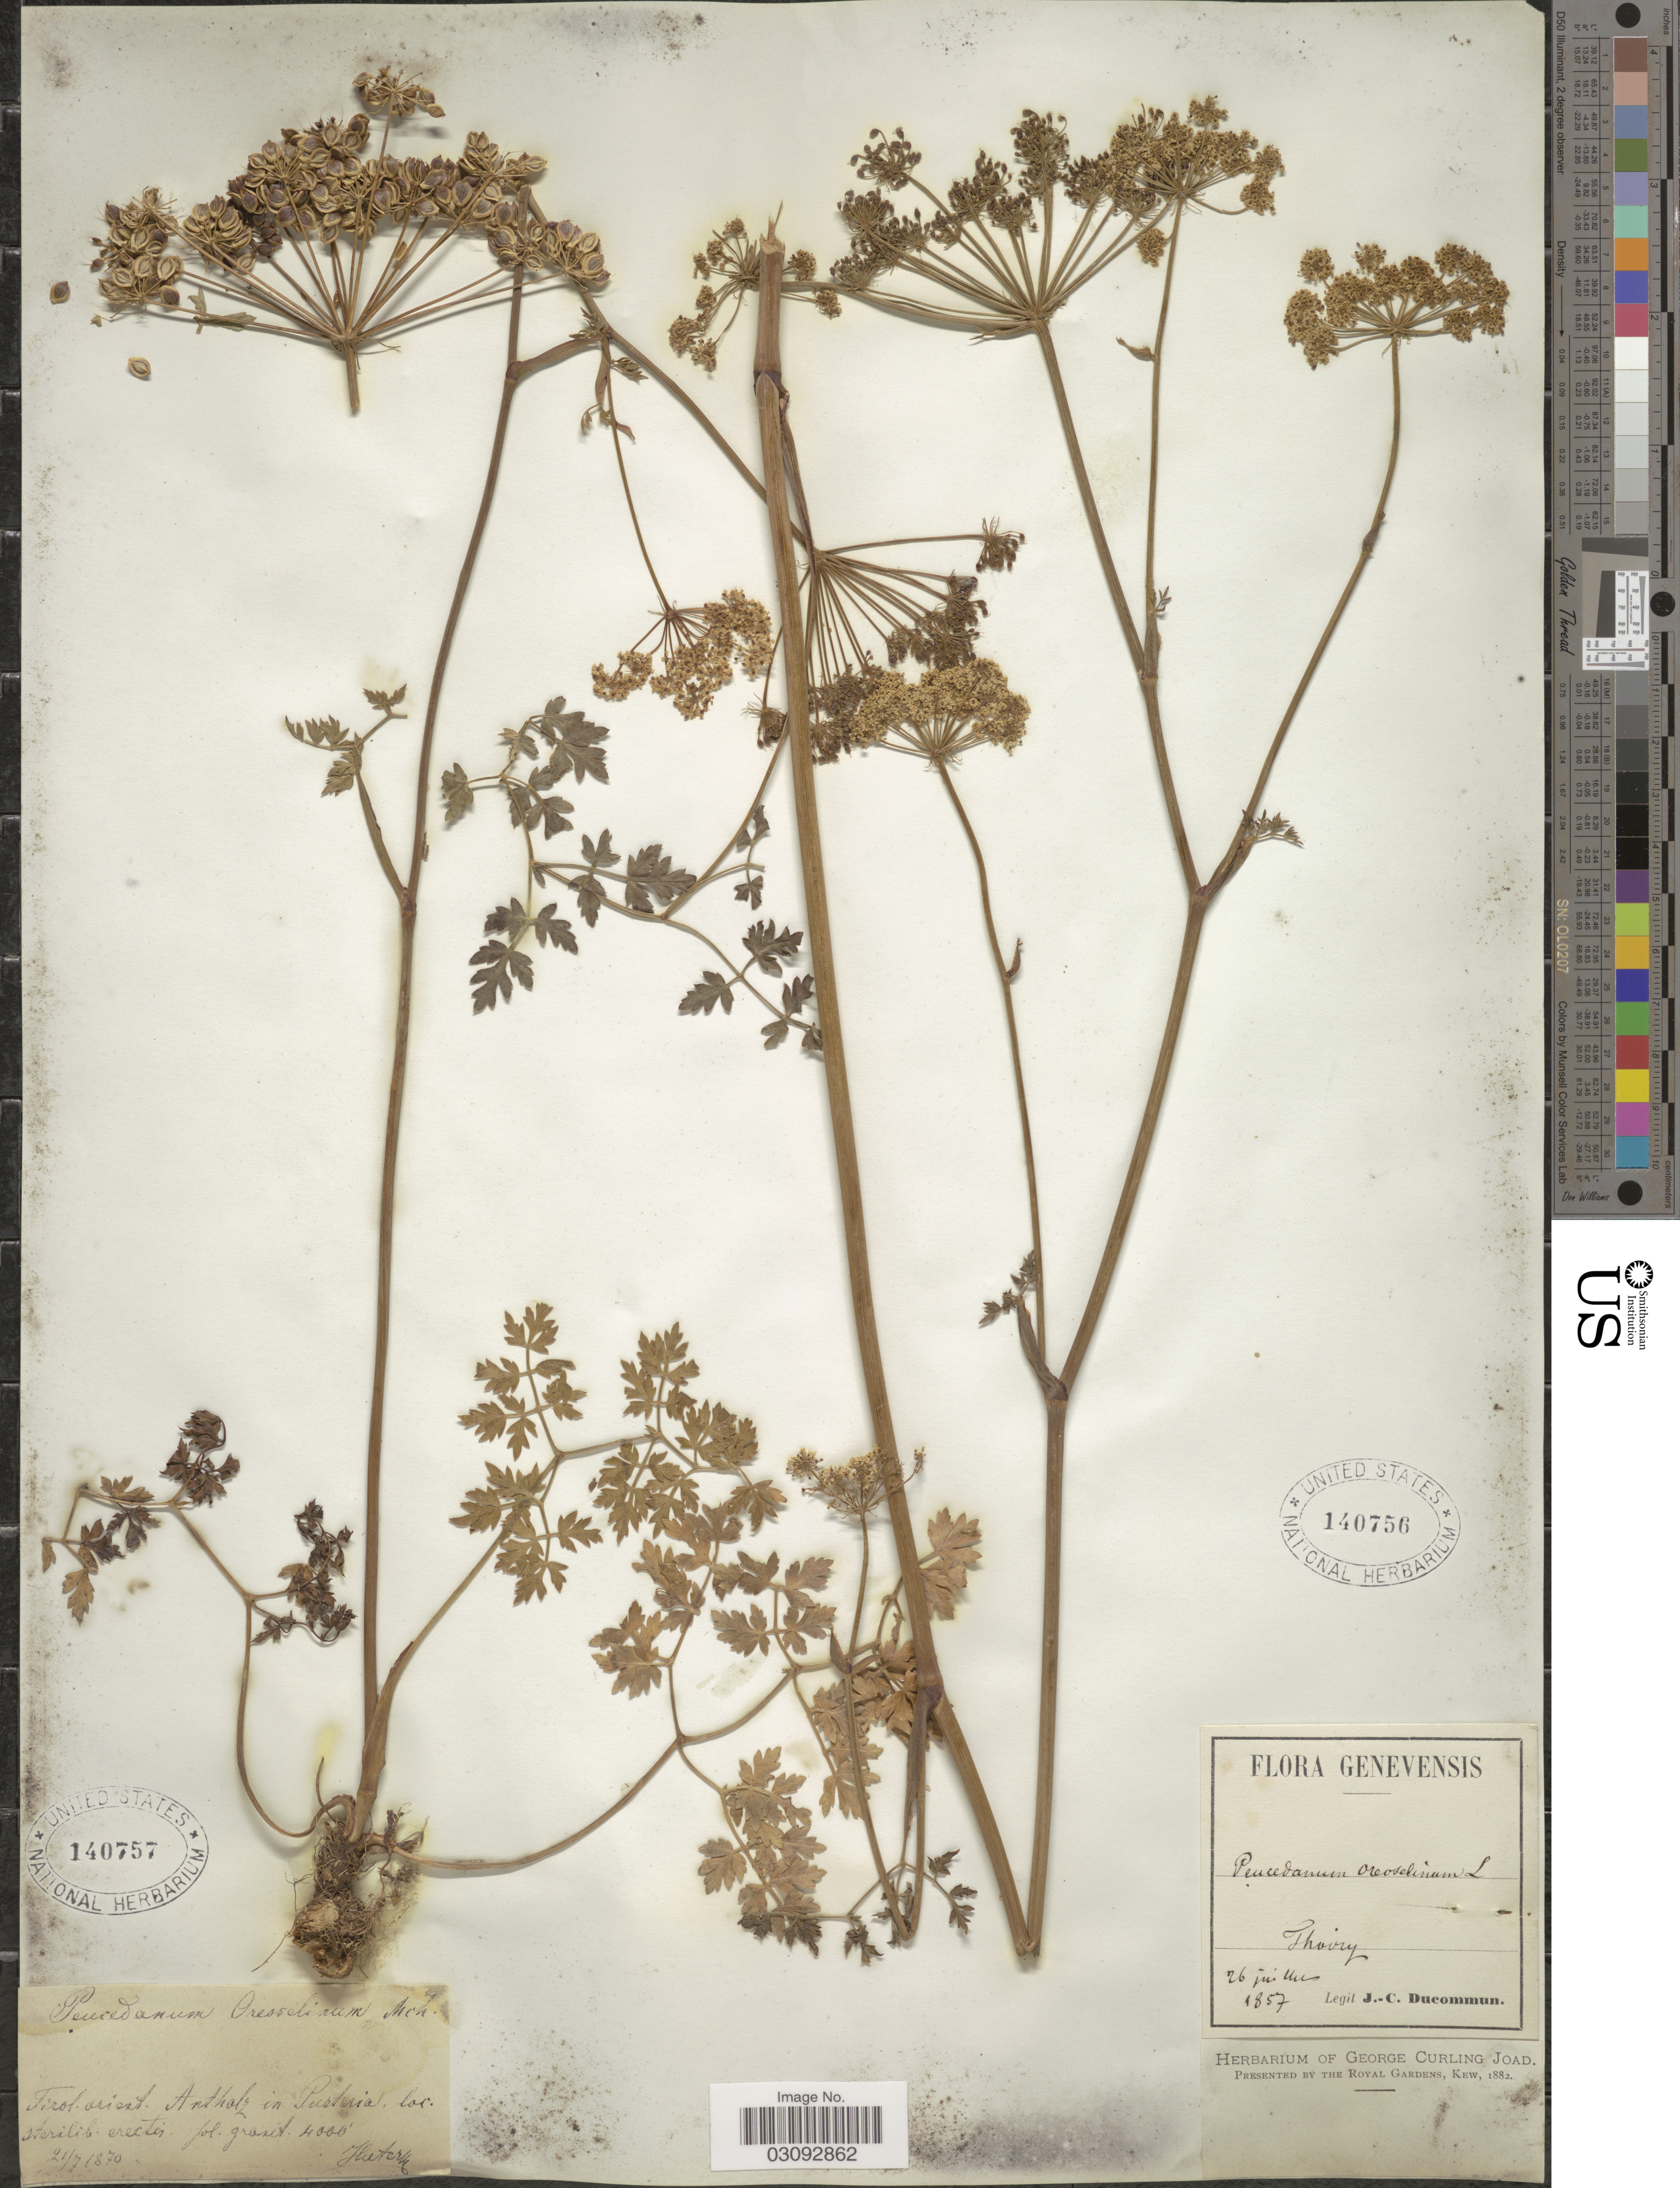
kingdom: Plantae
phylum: Tracheophyta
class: Magnoliopsida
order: Apiales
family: Apiaceae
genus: Peucedanum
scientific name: Peucedanum oreoselinum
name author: (L.) Moench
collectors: J. Ducommun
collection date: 1857-06-26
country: France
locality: Genevensis, Thoiry.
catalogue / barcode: US 140756-2